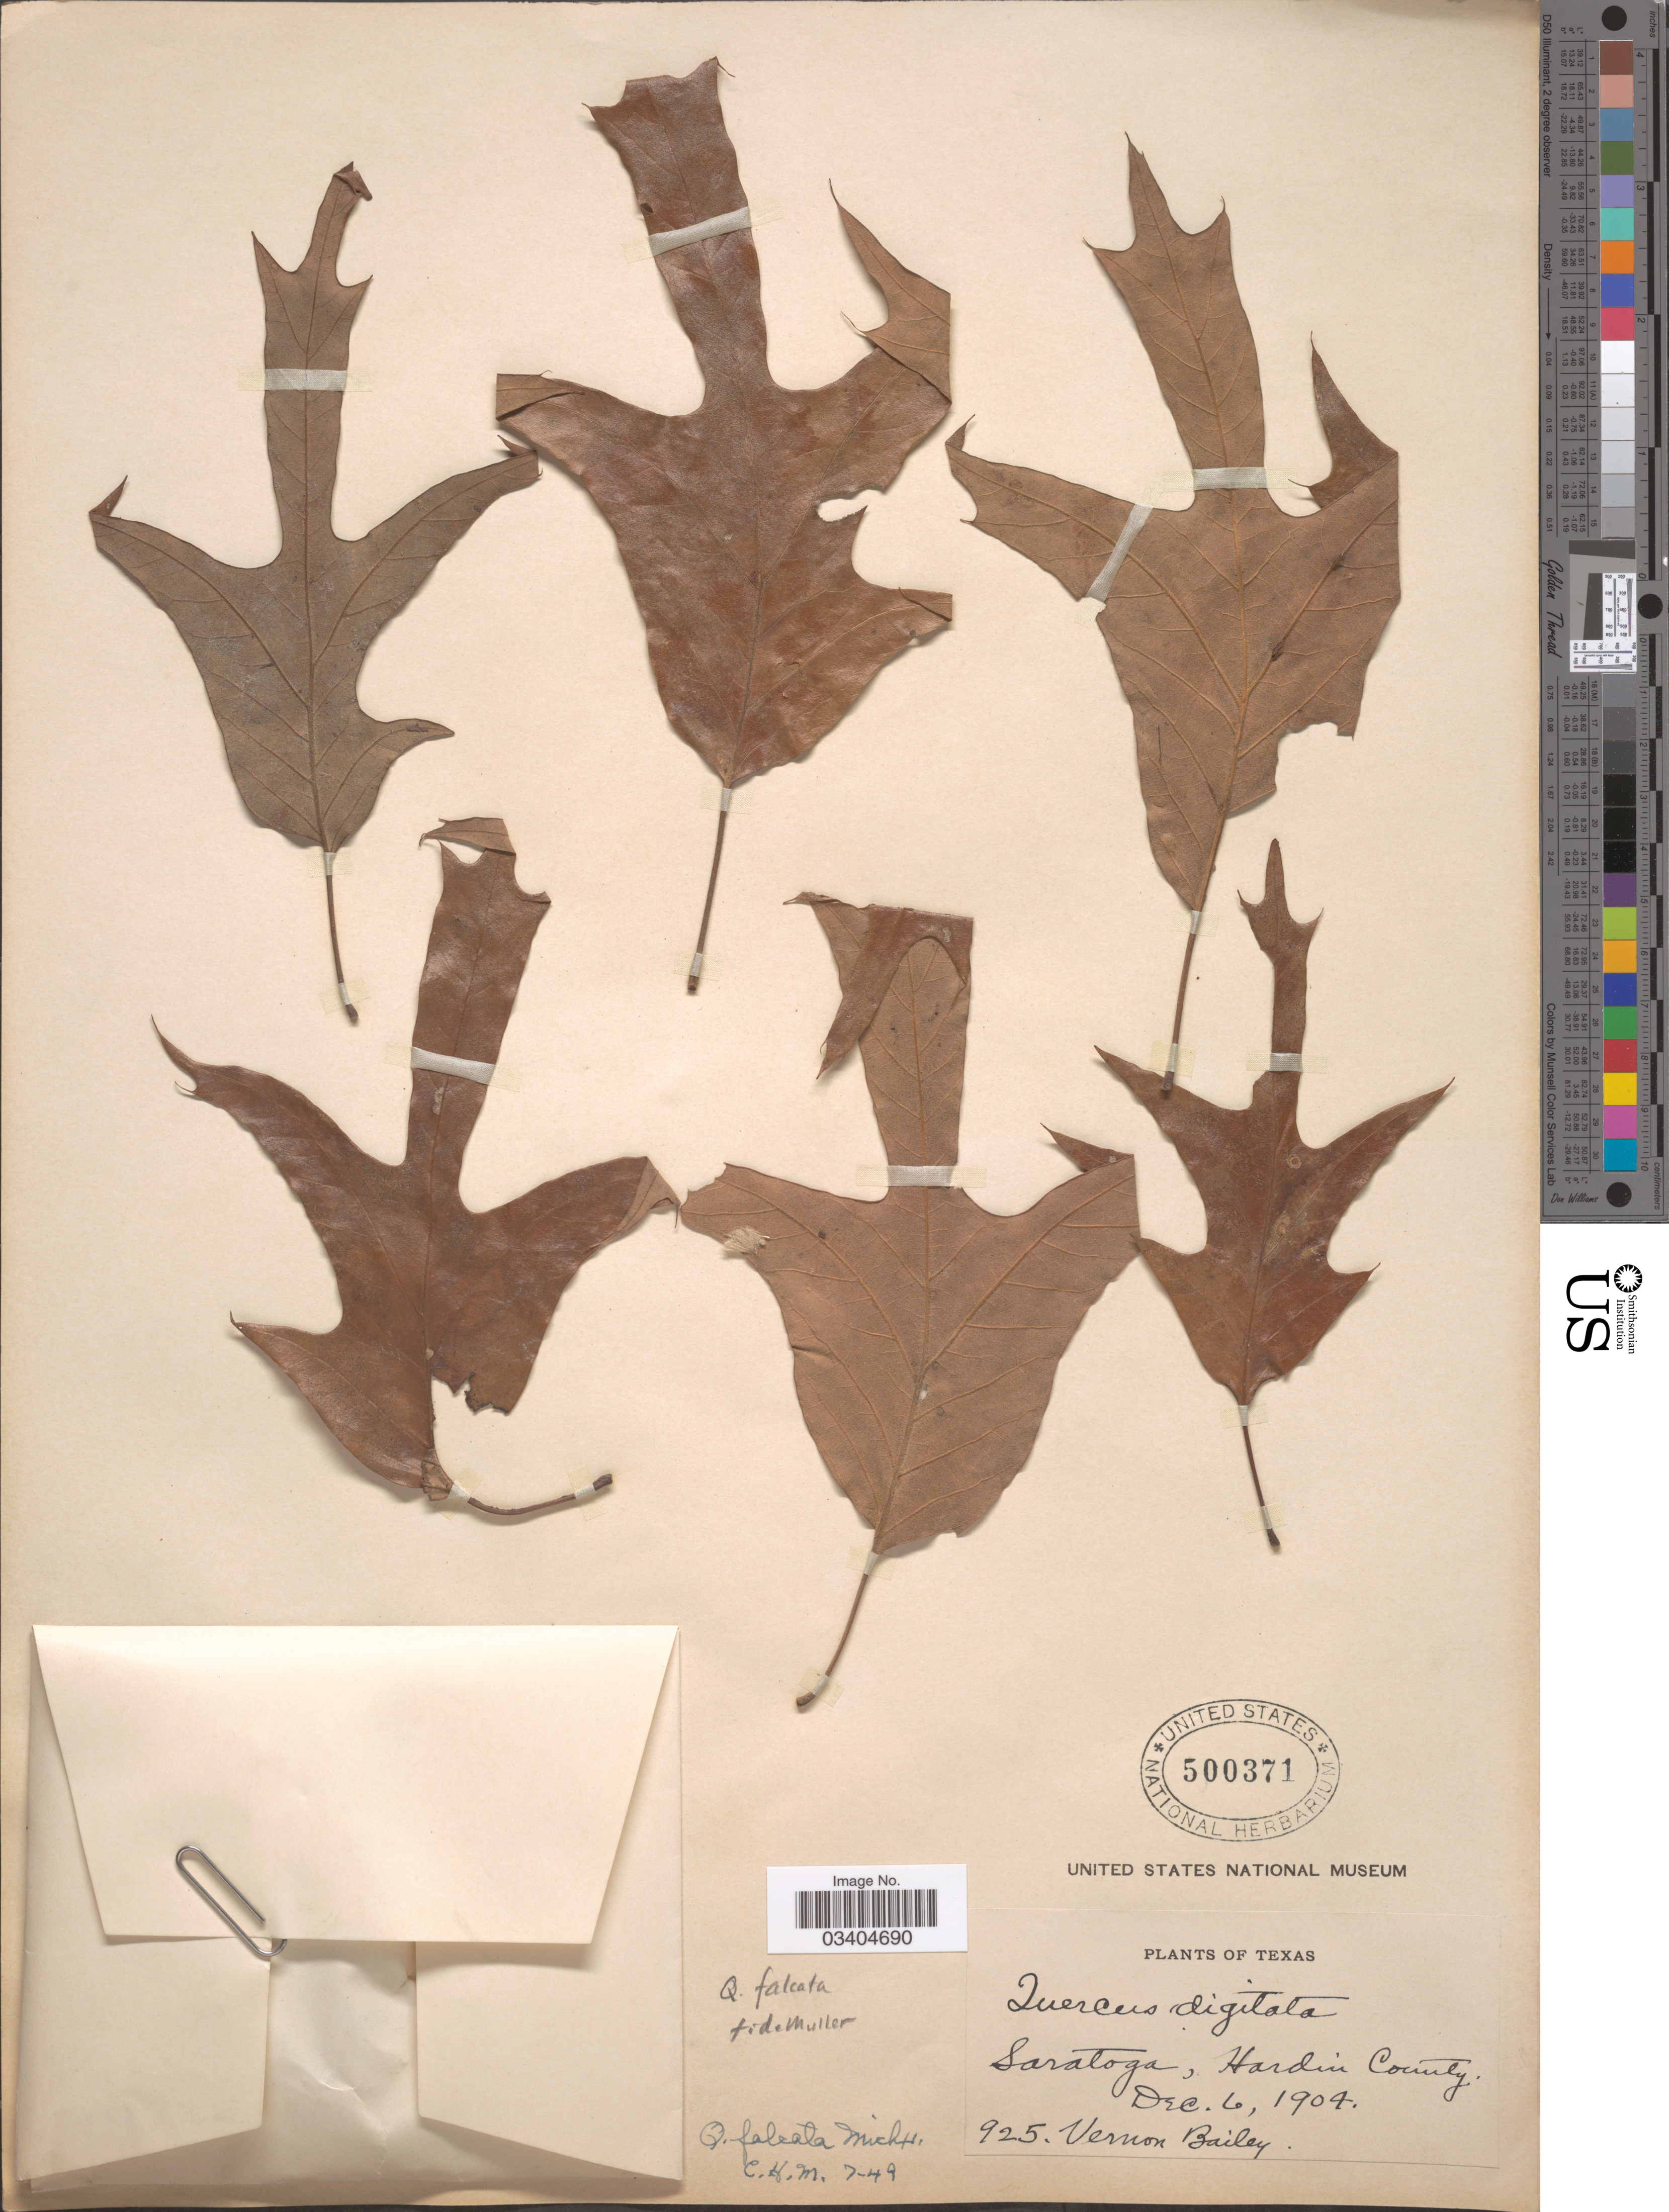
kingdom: Plantae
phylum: Tracheophyta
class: Magnoliopsida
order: Fagales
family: Fagaceae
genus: Quercus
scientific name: Quercus falcata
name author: Michx.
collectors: V. O. Bailey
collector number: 925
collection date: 1904-12-06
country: United States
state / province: Texas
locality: Saratoga, Hardin County.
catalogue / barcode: US 500371